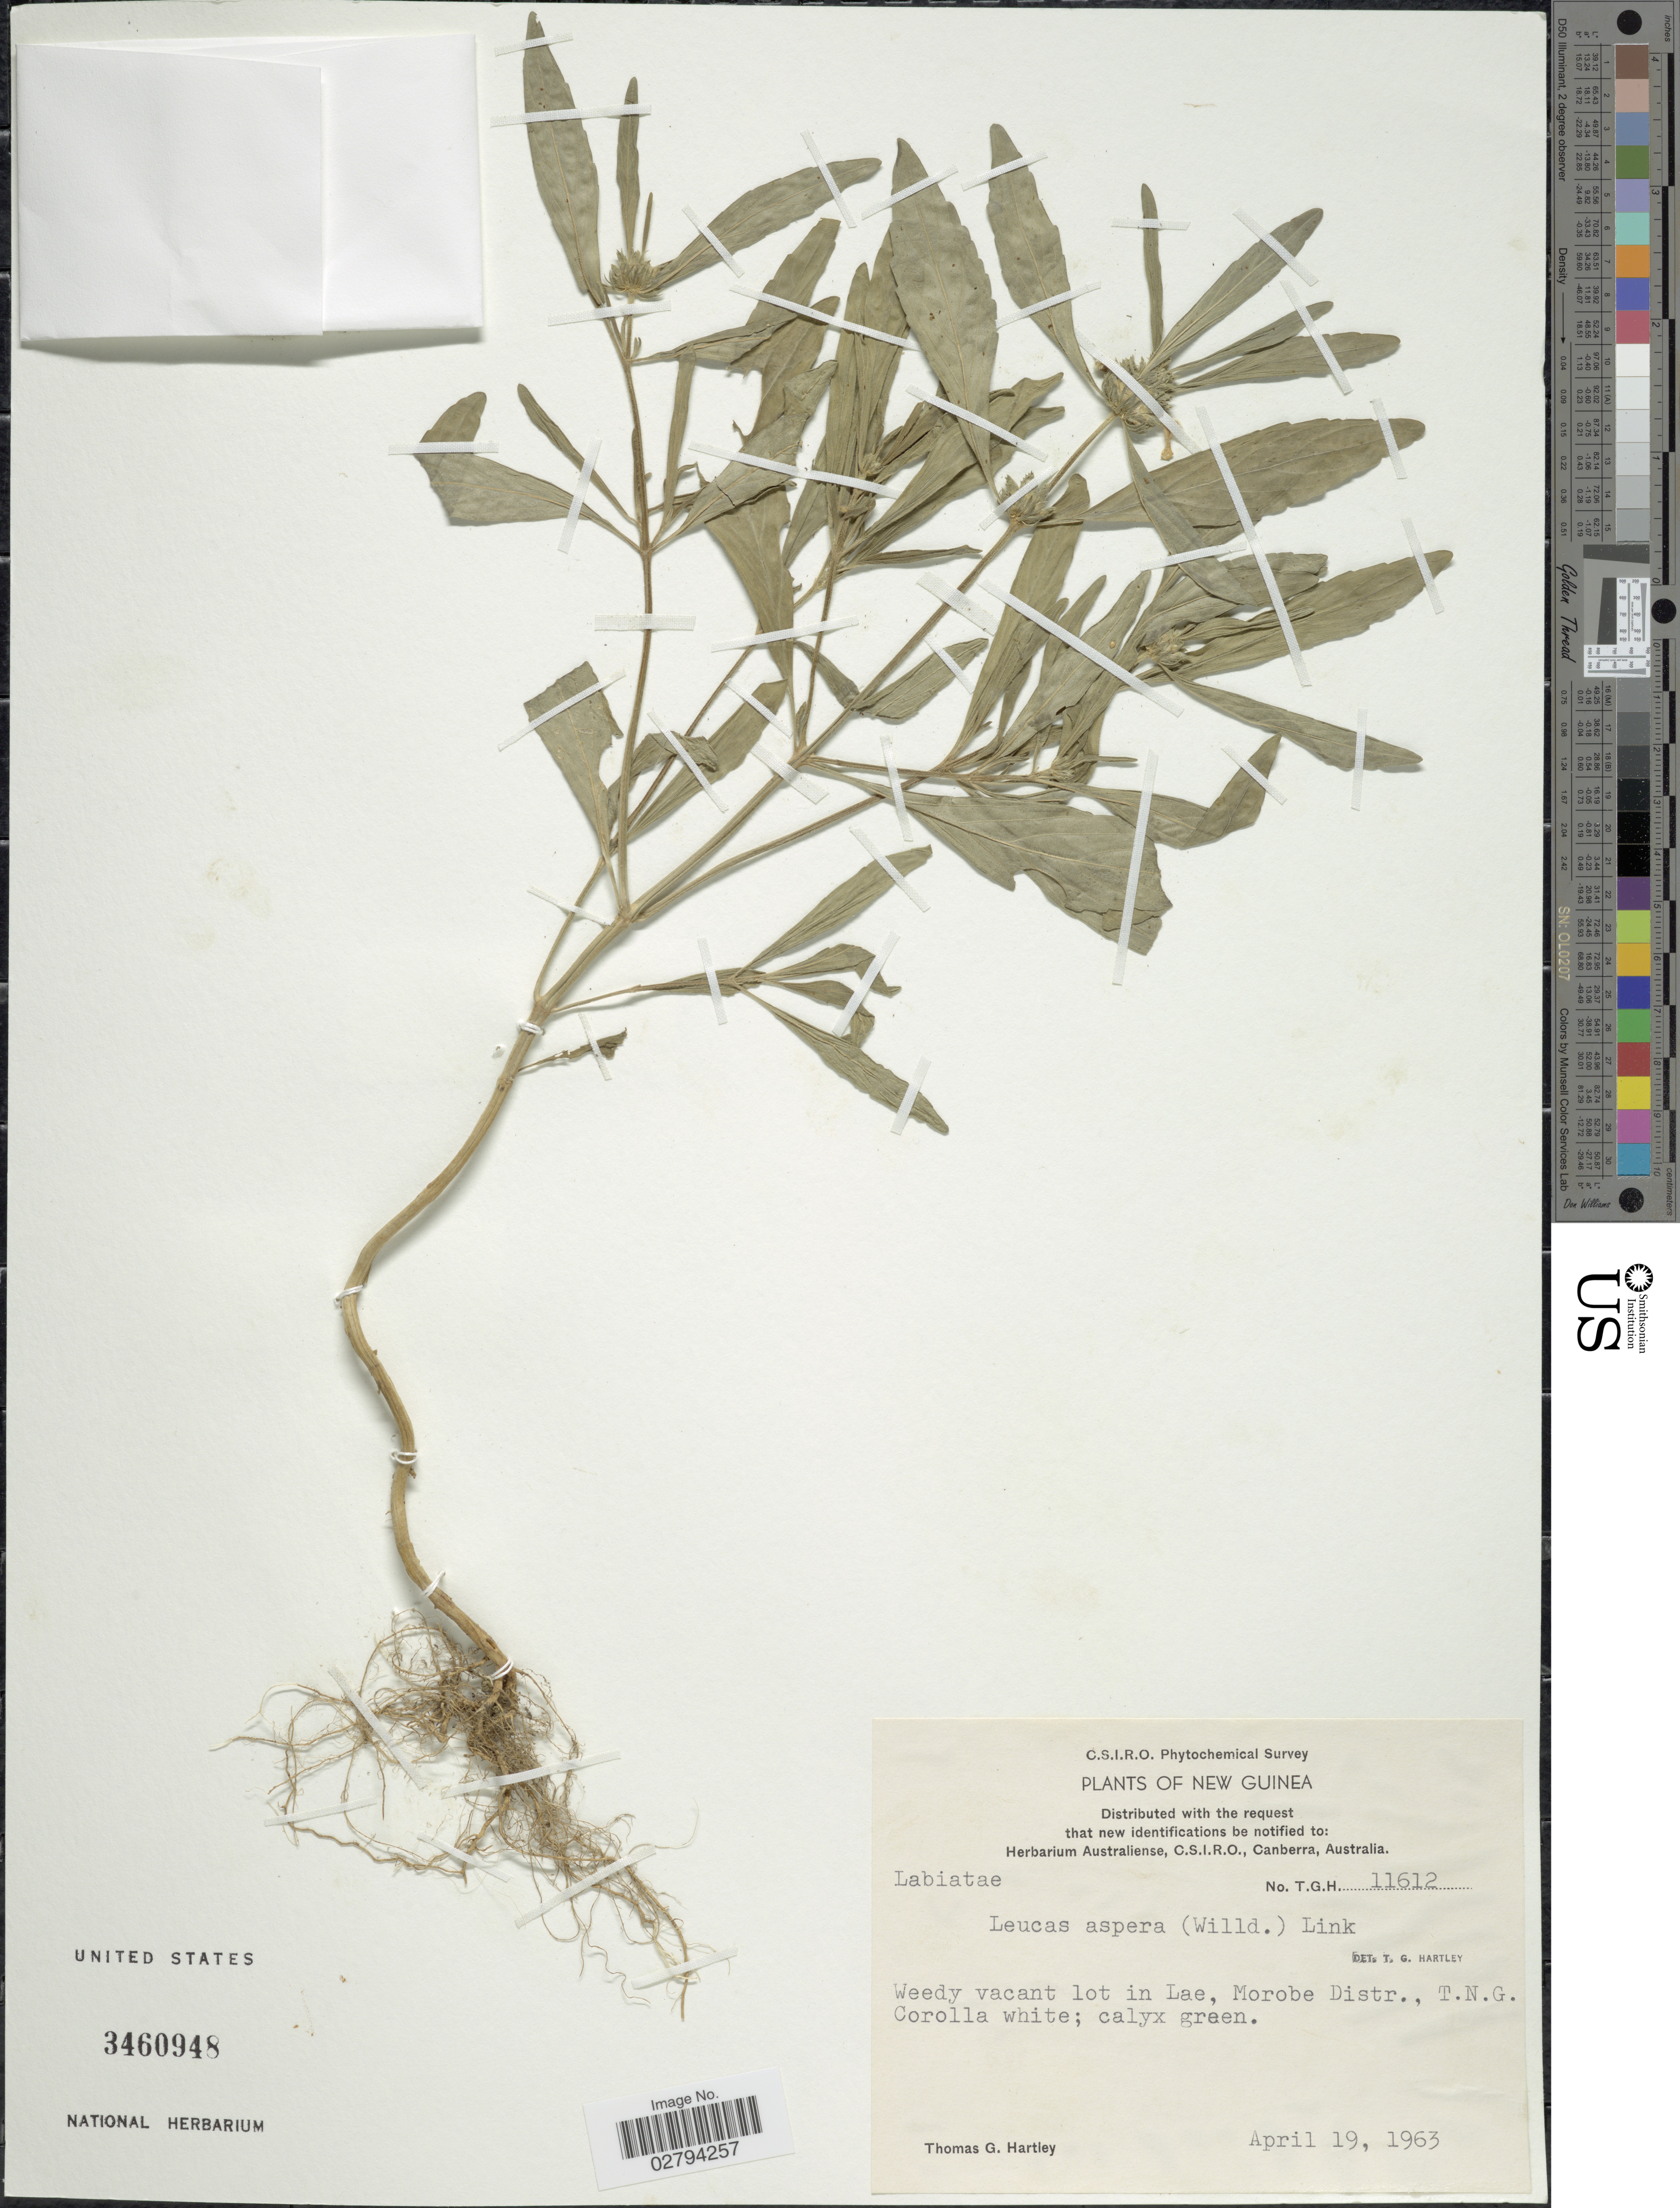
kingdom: Plantae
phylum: Tracheophyta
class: Magnoliopsida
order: Lamiales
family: Lamiaceae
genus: Leucas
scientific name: Leucas aspera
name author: Spreng.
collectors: T. G. Hartley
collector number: T.G.H. 11612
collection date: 1963-04-19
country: Papua New Guinea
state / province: Morobe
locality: New Guinea, Weedy vacant lot in Lae, Morobe Distr., T.N.G.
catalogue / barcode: US 3460948